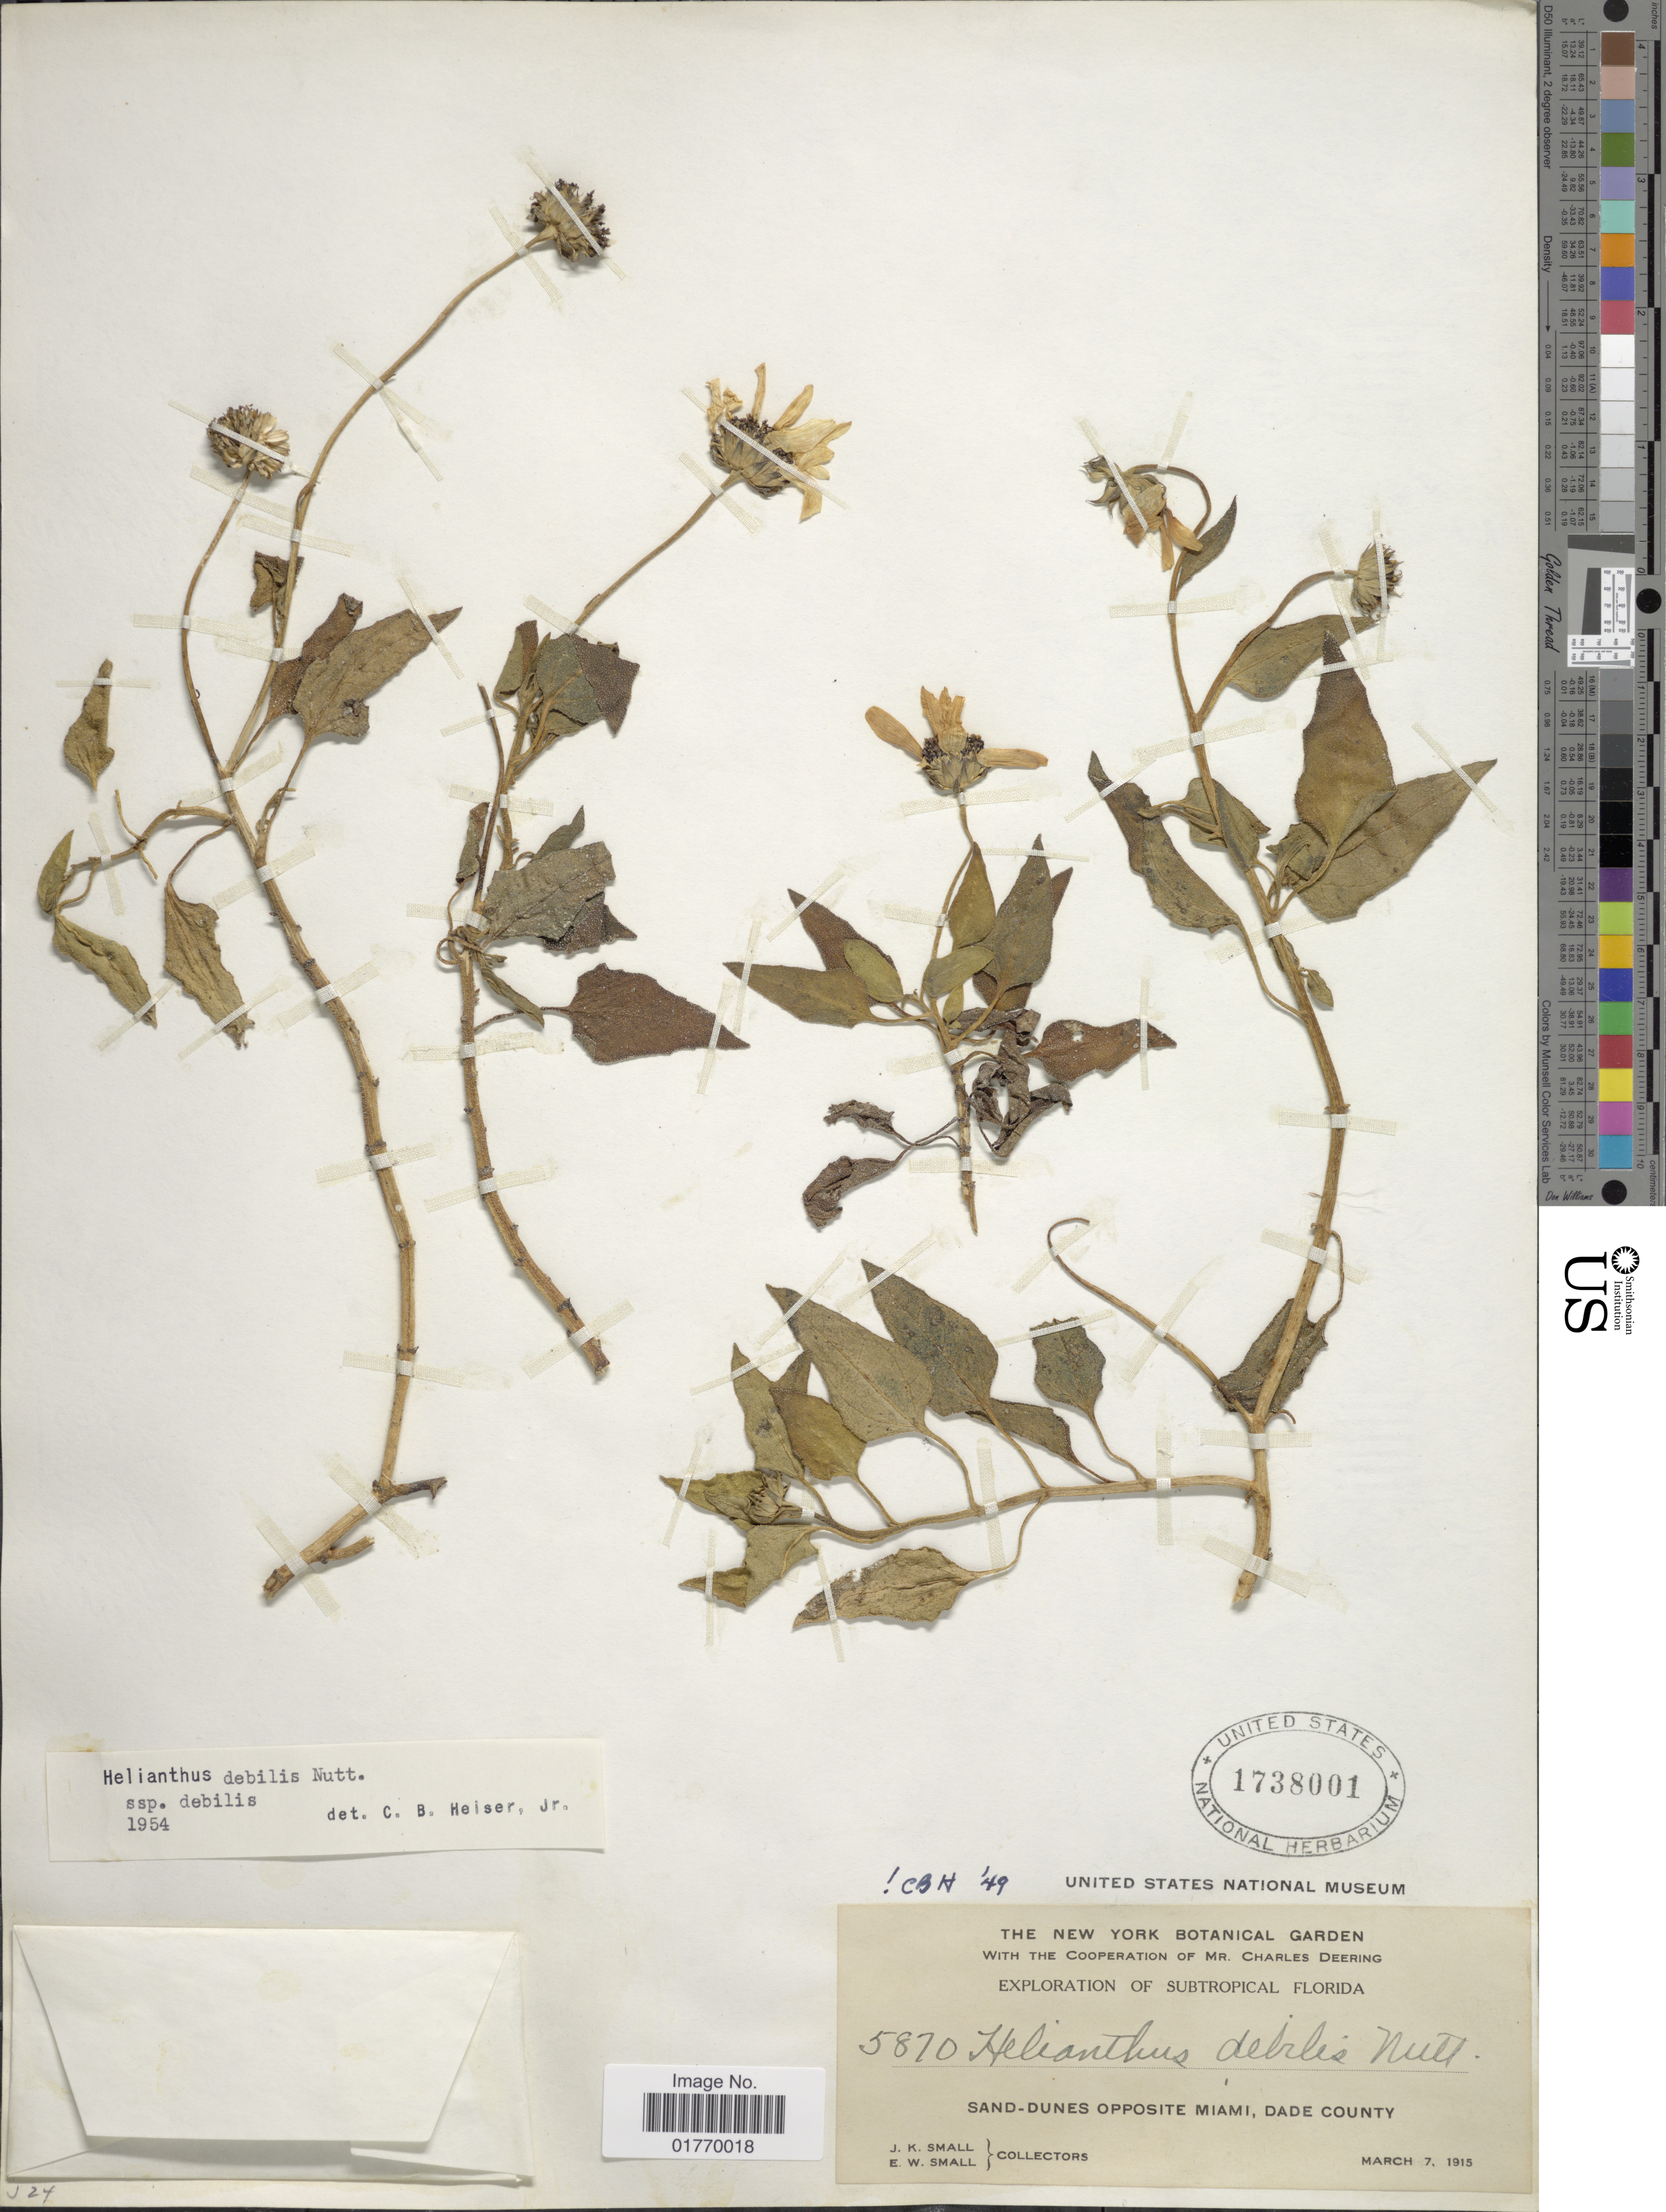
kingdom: Plantae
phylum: Tracheophyta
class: Magnoliopsida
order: Asterales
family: Asteraceae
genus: Helianthus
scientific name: Helianthus debilis subsp. debilis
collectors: J. K. Small & E. W. Small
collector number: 5870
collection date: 1915-03-07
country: United States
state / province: Florida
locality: Sand-Dunes Opposite Miami, Dade County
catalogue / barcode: US 1738001